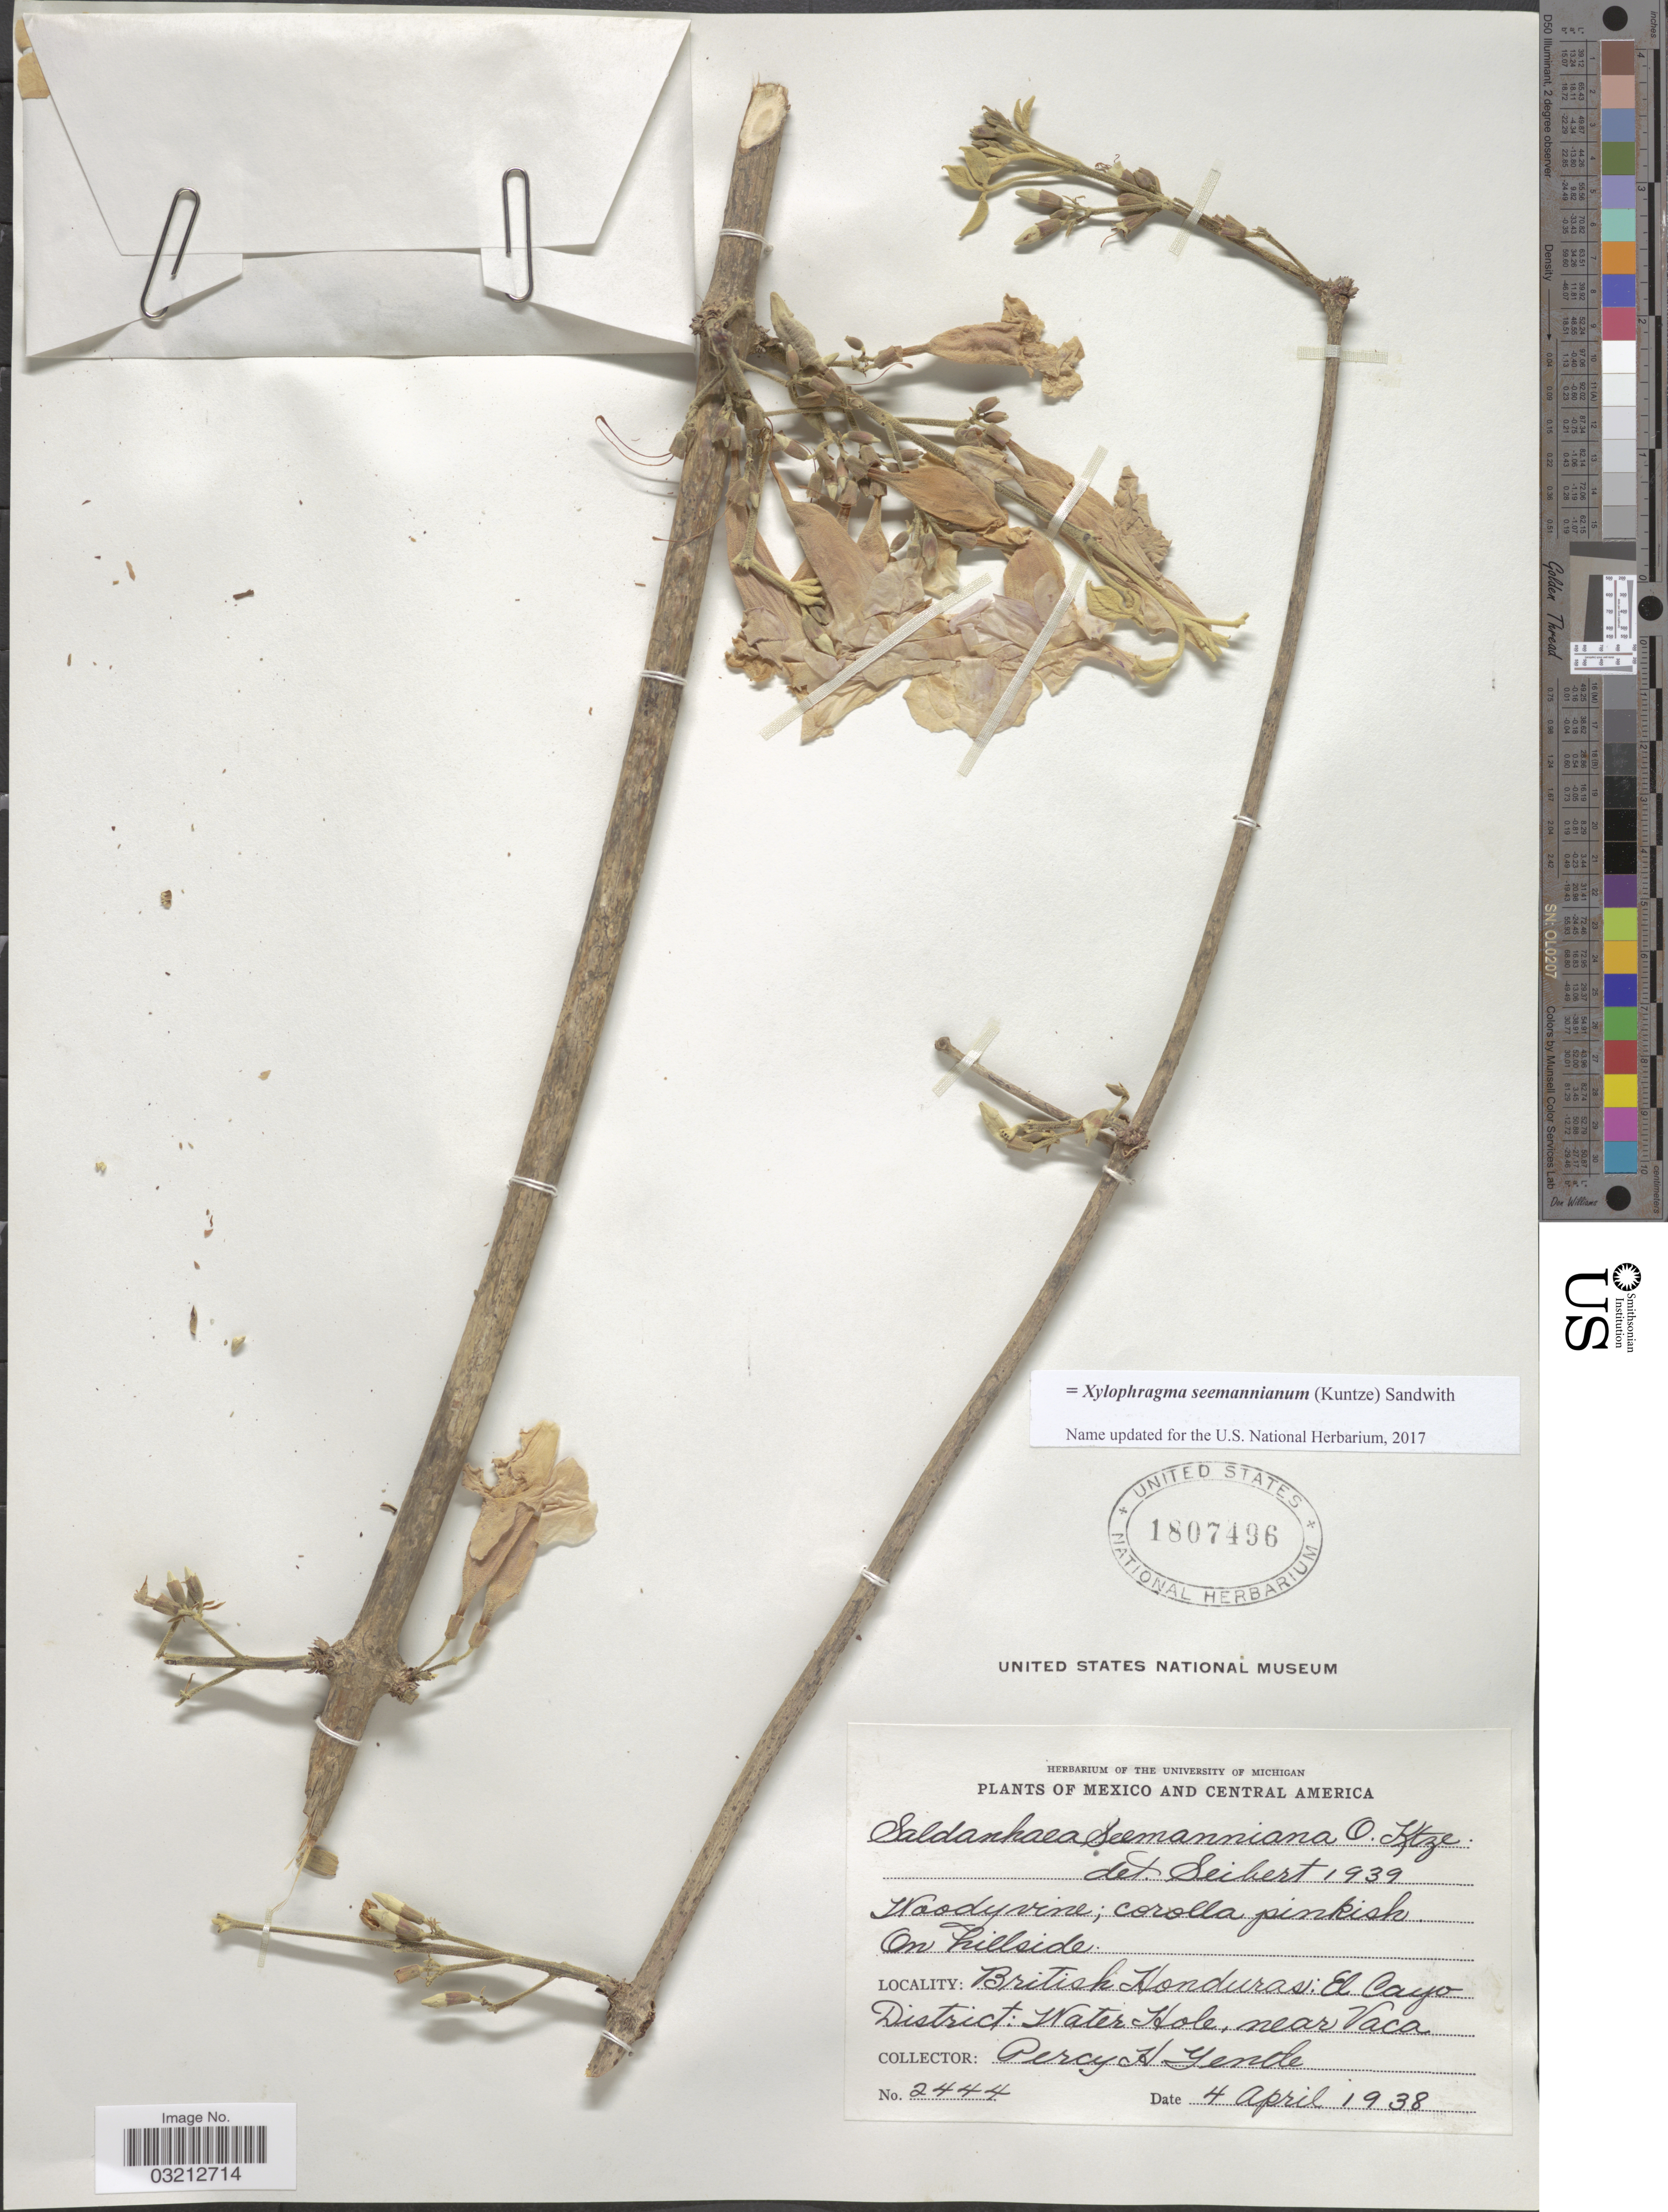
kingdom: Plantae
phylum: Tracheophyta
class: Magnoliopsida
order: Lamiales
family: Bignoniaceae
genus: Xylophragma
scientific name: Xylophragma seemannianum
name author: (Kuntze) Sandwith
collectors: P. H. Gentle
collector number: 2444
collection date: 1938-04-04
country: Belize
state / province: Cayo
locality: British Honduras: El Cayo District: Water Hole, near Vaca.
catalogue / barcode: US 1807496